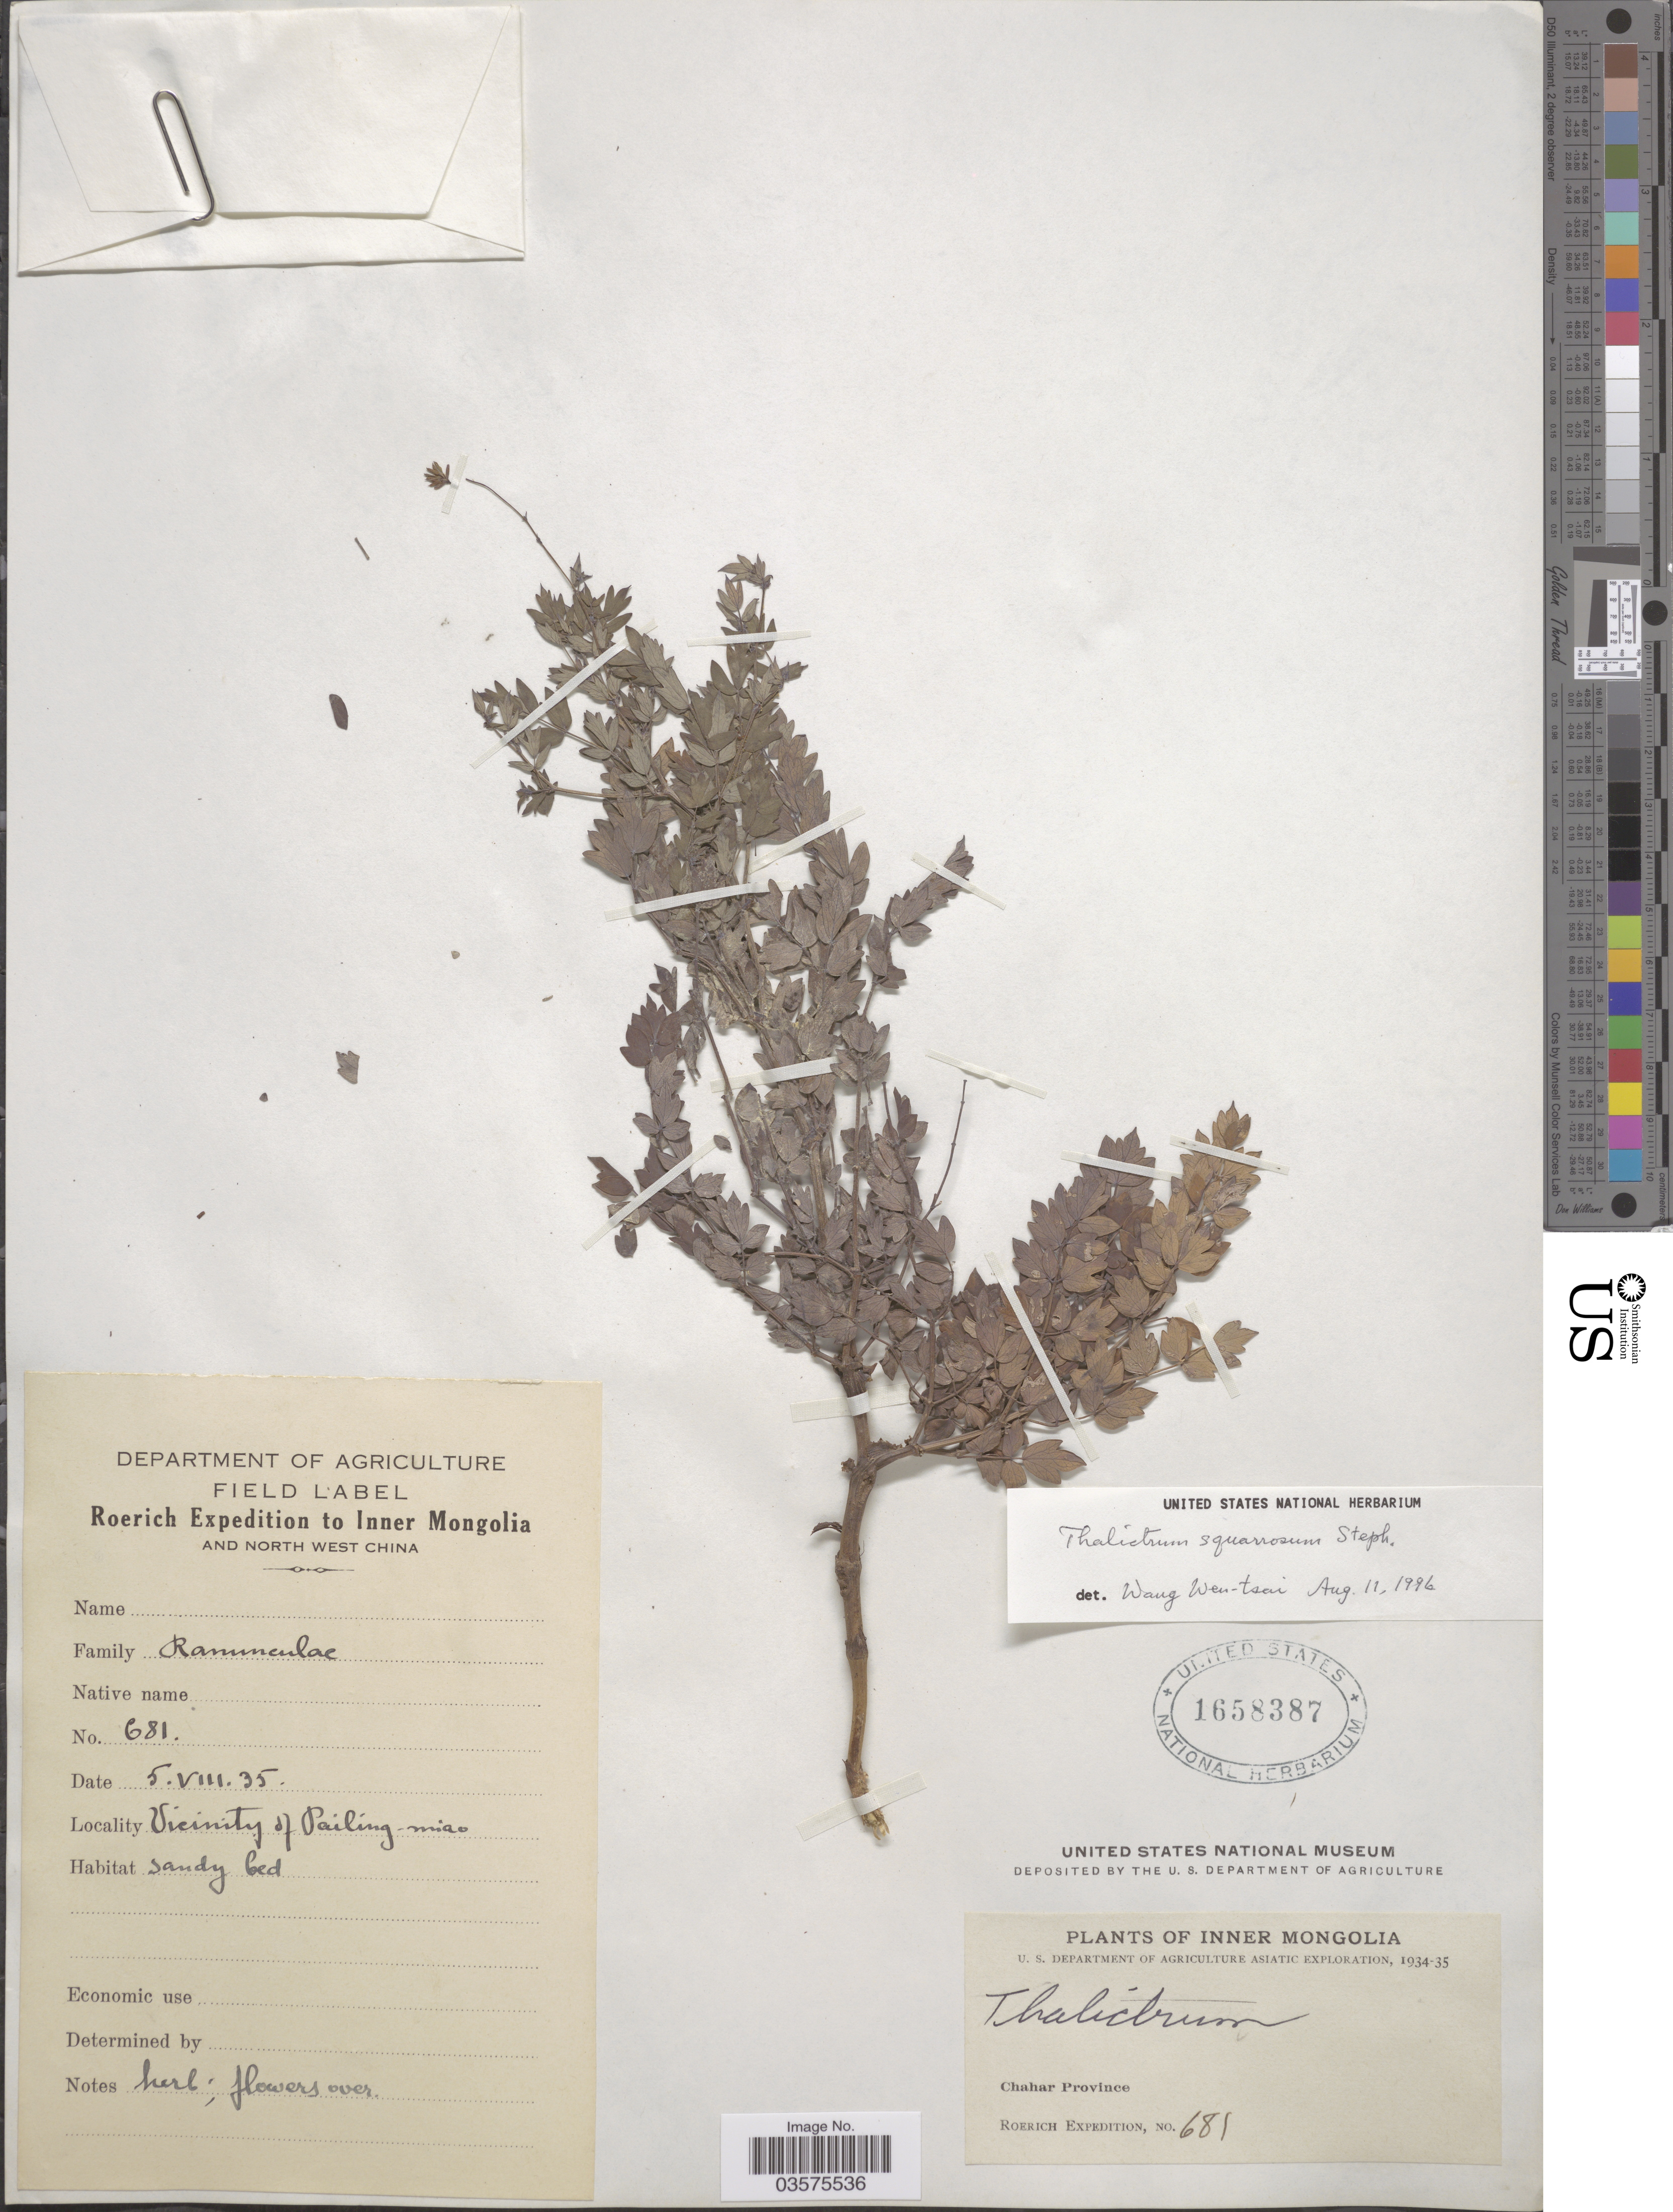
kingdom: Plantae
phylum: Tracheophyta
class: Magnoliopsida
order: Ranunculales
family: Ranunculaceae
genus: Thalictrum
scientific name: Thalictrum squarrosum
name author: Steph.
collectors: Roerich Expedition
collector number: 681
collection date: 1935-08-05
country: China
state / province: Nei Monggol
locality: Inner Mongolia and North west China. Vicinity of Pailing-miao. Chahar Province.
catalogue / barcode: US 1658387